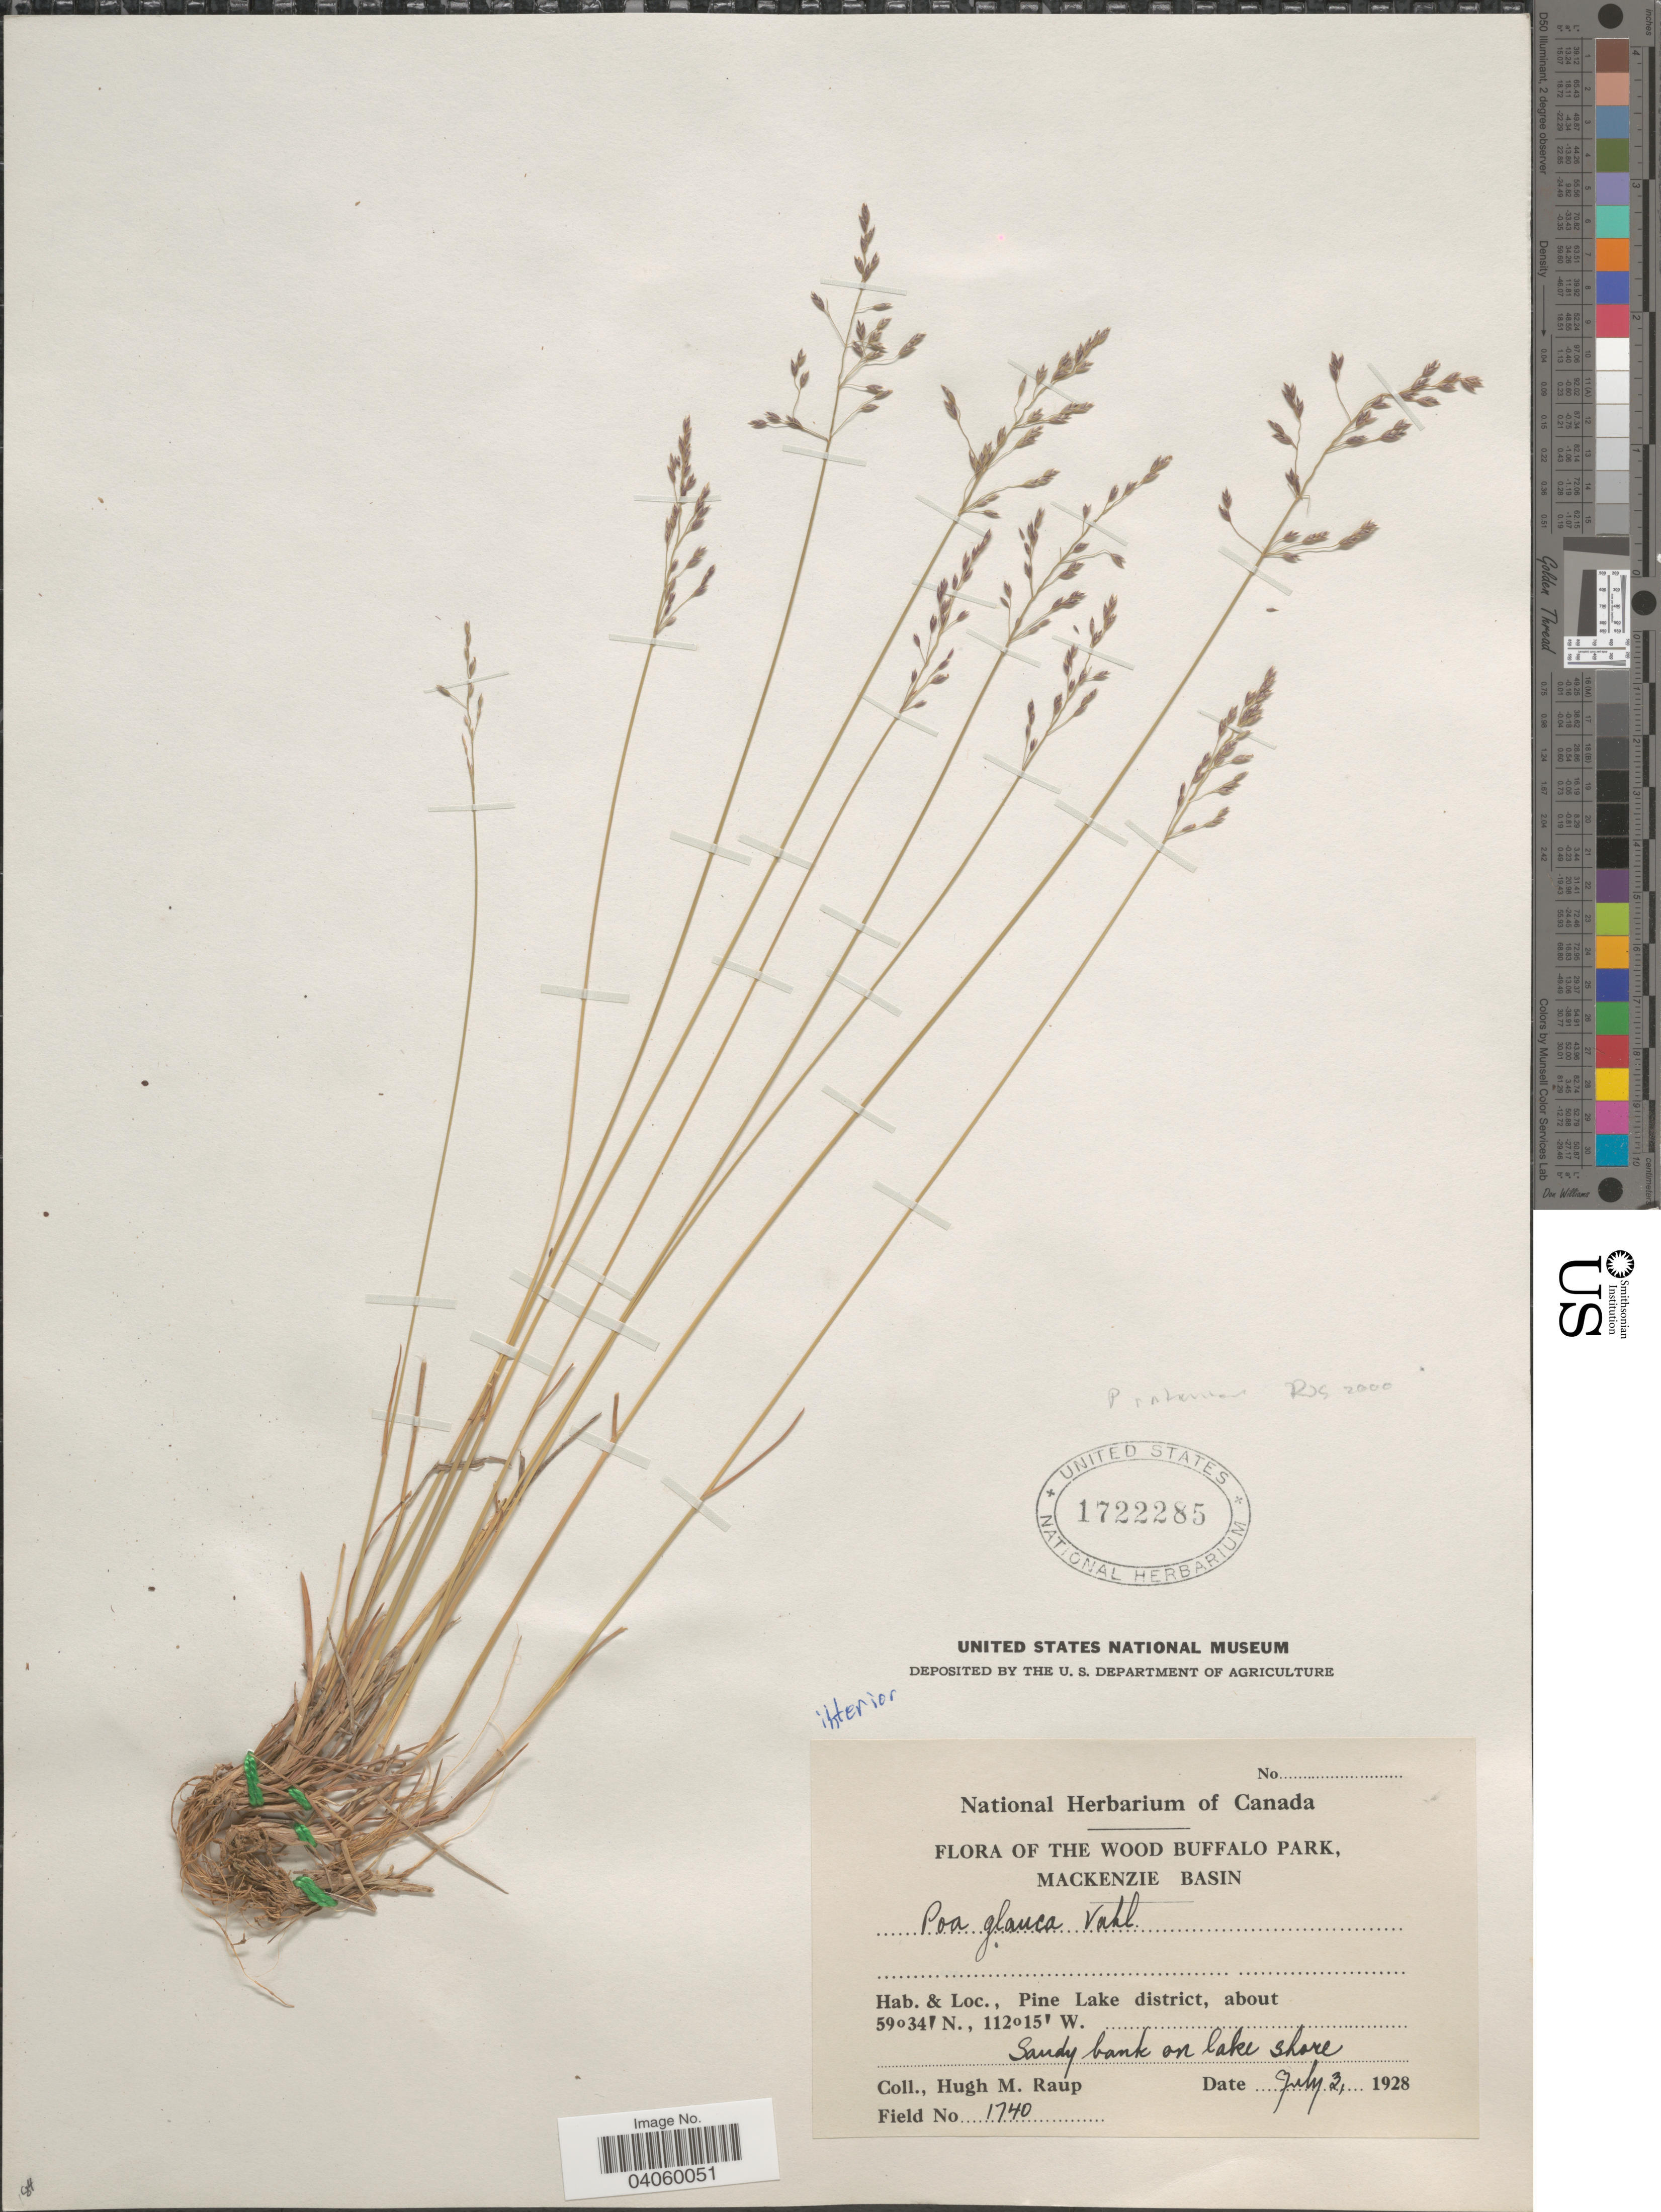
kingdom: Plantae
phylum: Tracheophyta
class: Liliopsida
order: Poales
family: Poaceae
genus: Poa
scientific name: Poa interior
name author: Rydb.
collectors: H. Raup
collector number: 1740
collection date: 1928-07-02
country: Canada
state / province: Alberta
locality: The Wood Buffalo Park, Mackenzie Basin. Pine Lake district.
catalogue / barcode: US 1722285